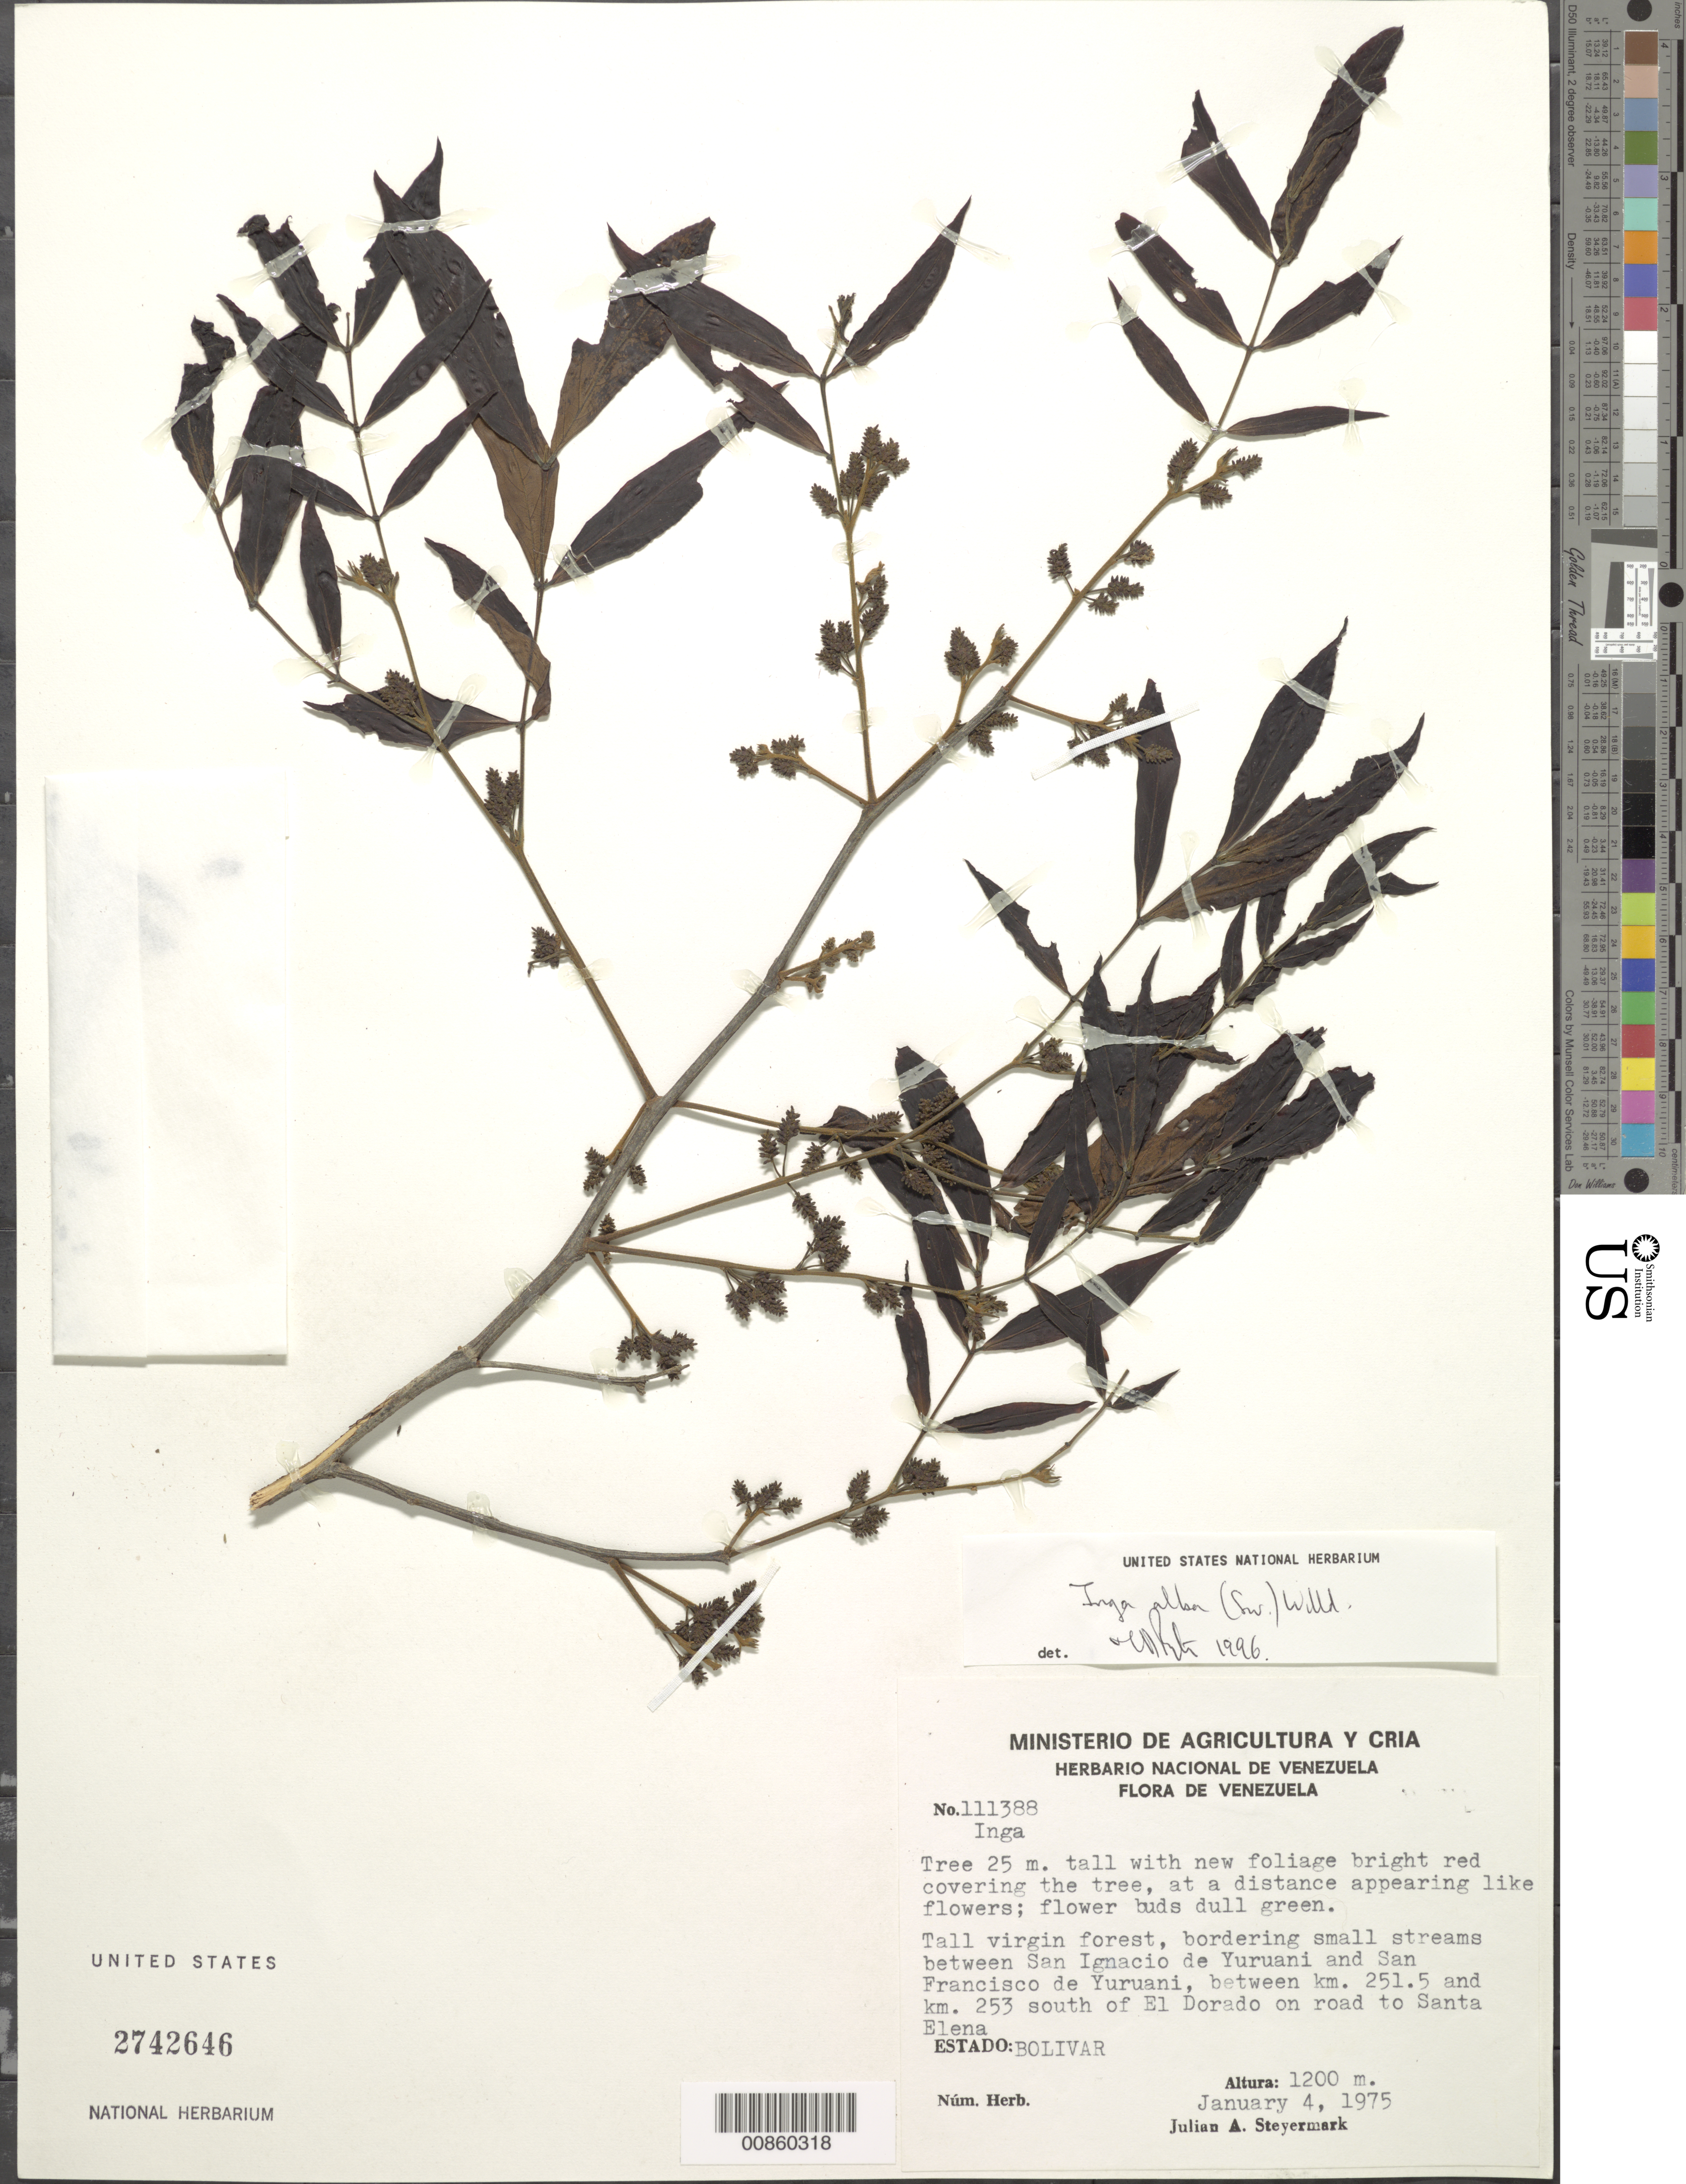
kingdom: Plantae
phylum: Tracheophyta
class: Magnoliopsida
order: Fabales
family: Fabaceae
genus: Inga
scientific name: Inga alba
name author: (Sw.) Willd.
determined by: Pennington, T. D., (K)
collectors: J. Steyermark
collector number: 111388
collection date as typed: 4-Jan-75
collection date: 1975-01-04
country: Venezuela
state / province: Bolívar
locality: San Ignacio de Yuruani to San Francisco de Yuruani, km 251.5-253, S of El Dorado on road to Santa Elena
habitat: Tall virgin forest, bordering small streams.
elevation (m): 1200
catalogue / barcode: US 2742646